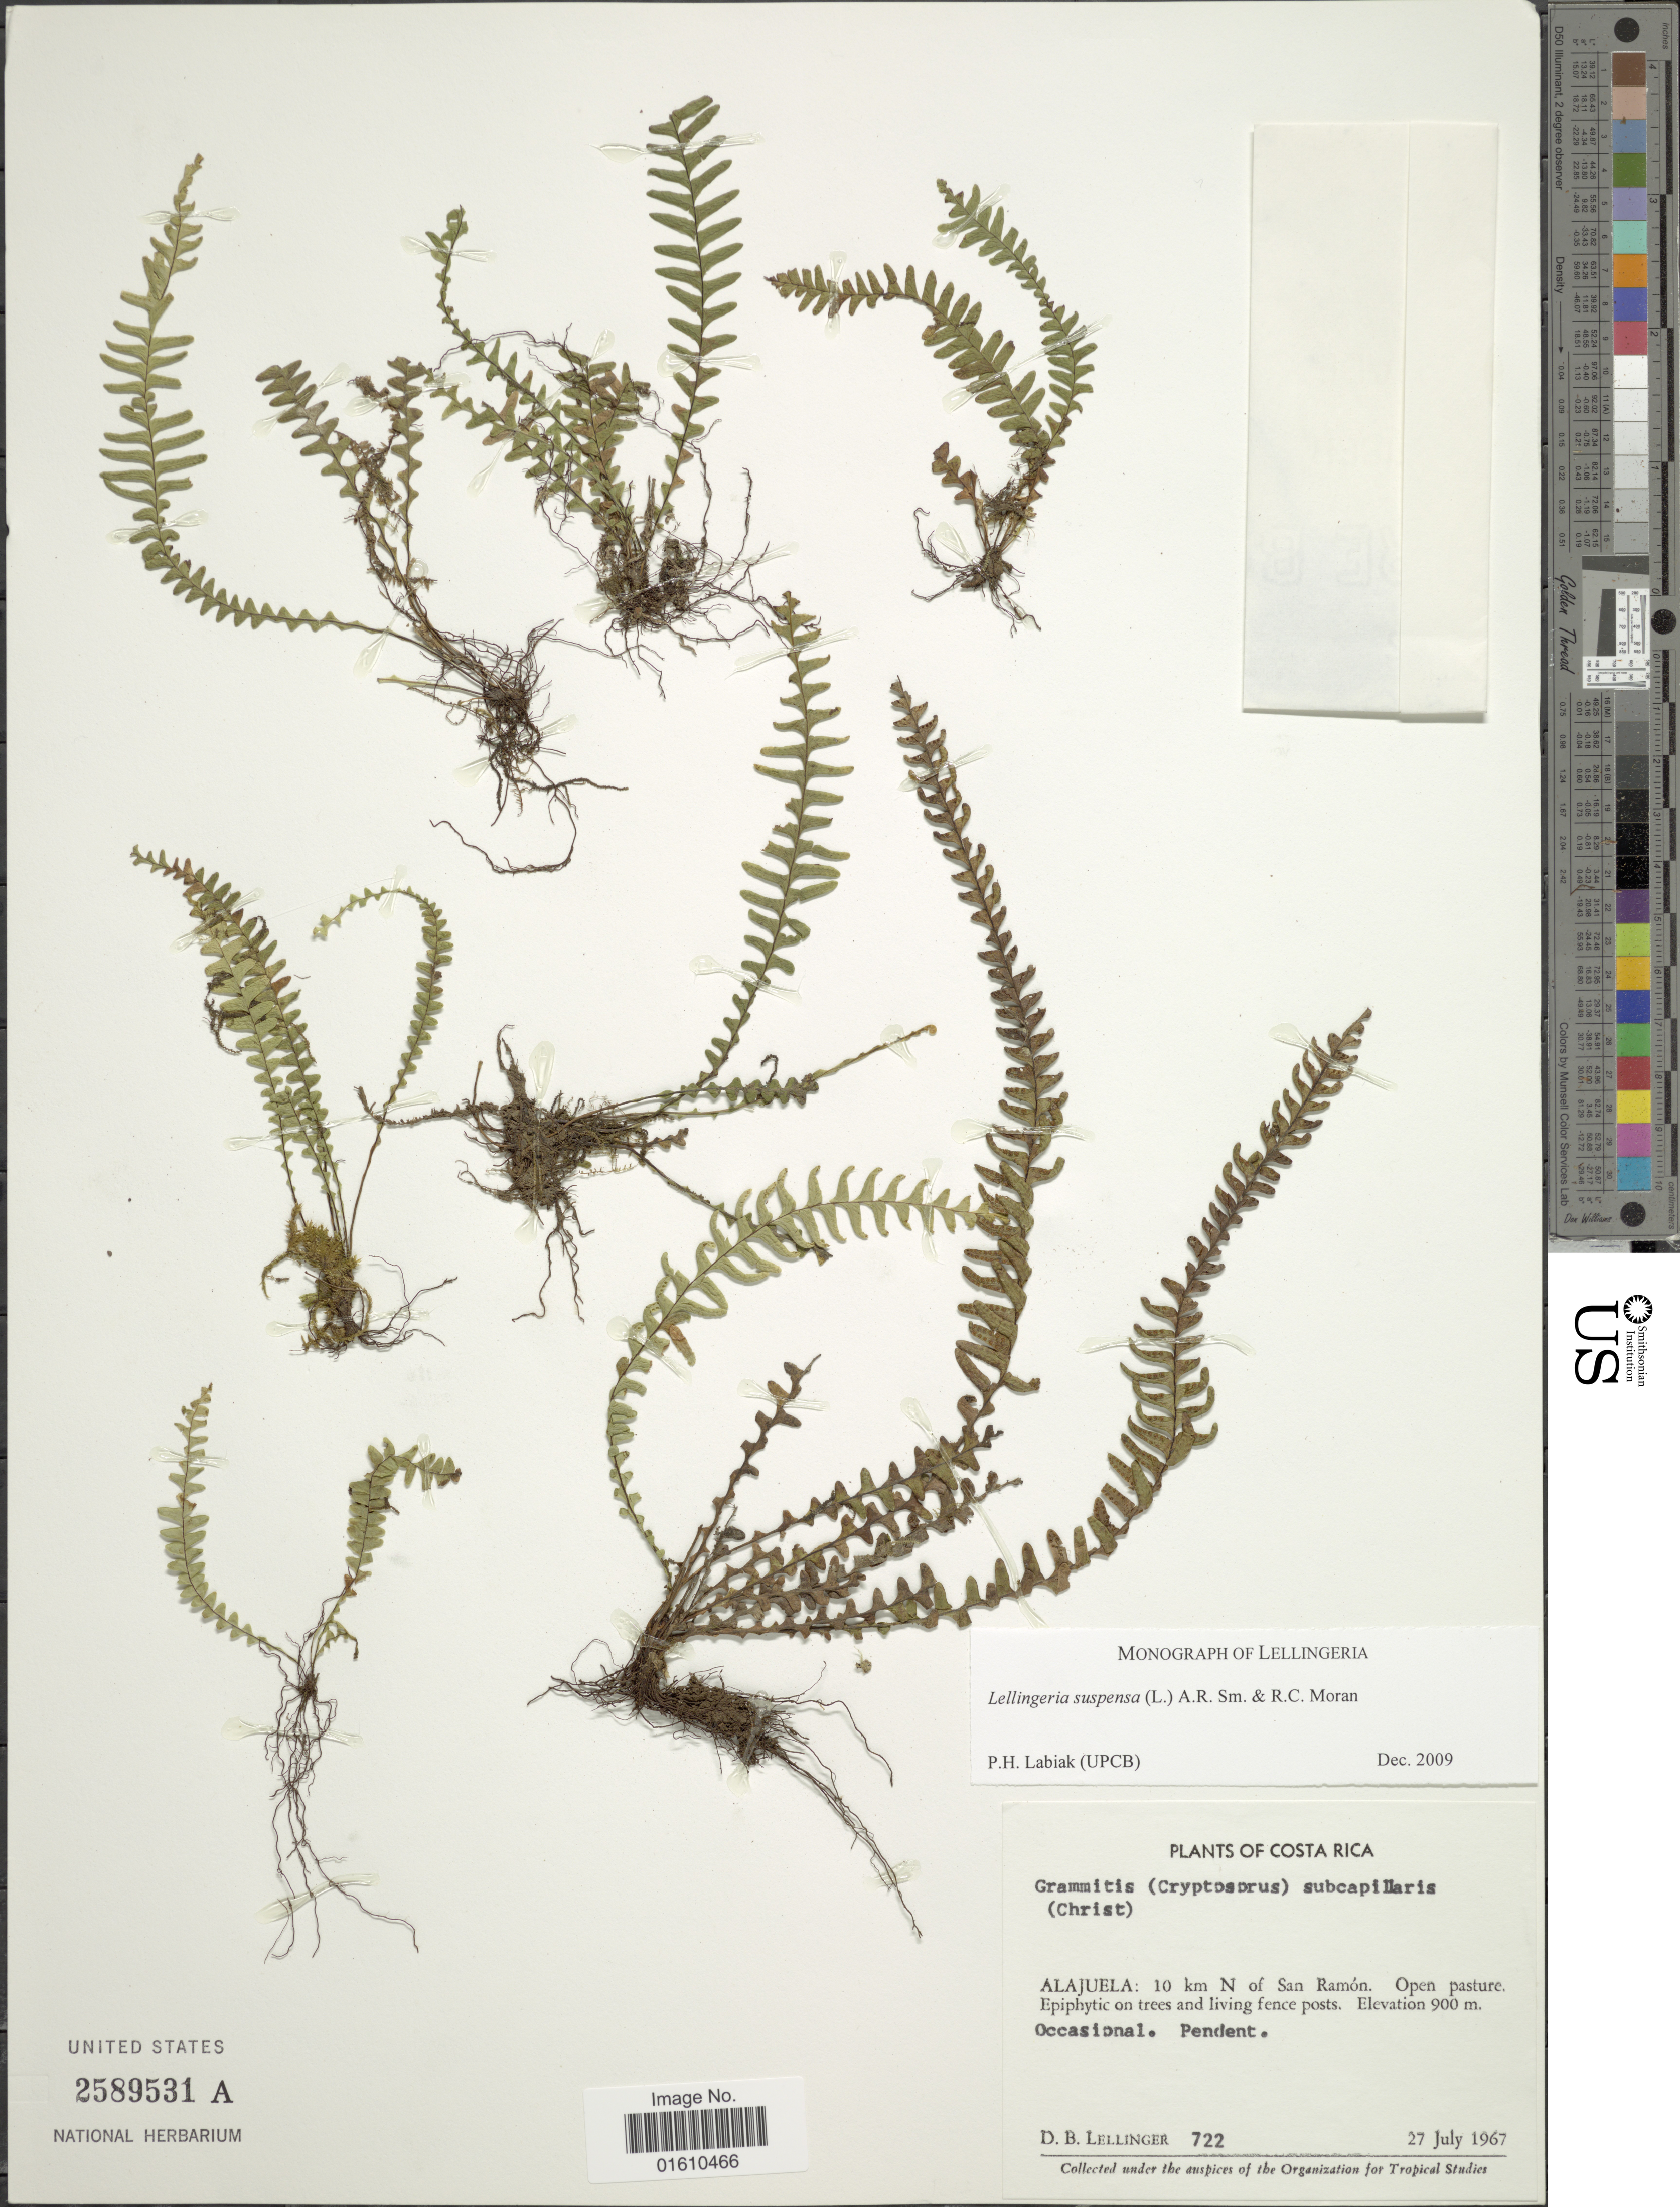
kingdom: Plantae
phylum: Tracheophyta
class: Polypodiopsida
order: Polypodiales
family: Polypodiaceae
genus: Lellingeria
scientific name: Lellingeria suspensa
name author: (L.) A.R. Sm. & R.C. Moran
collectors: D. B. Lellinger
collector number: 722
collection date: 1967-07-27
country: Costa Rica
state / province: Alajuela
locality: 10 km N of San Ramón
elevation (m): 900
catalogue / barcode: US 2589531A